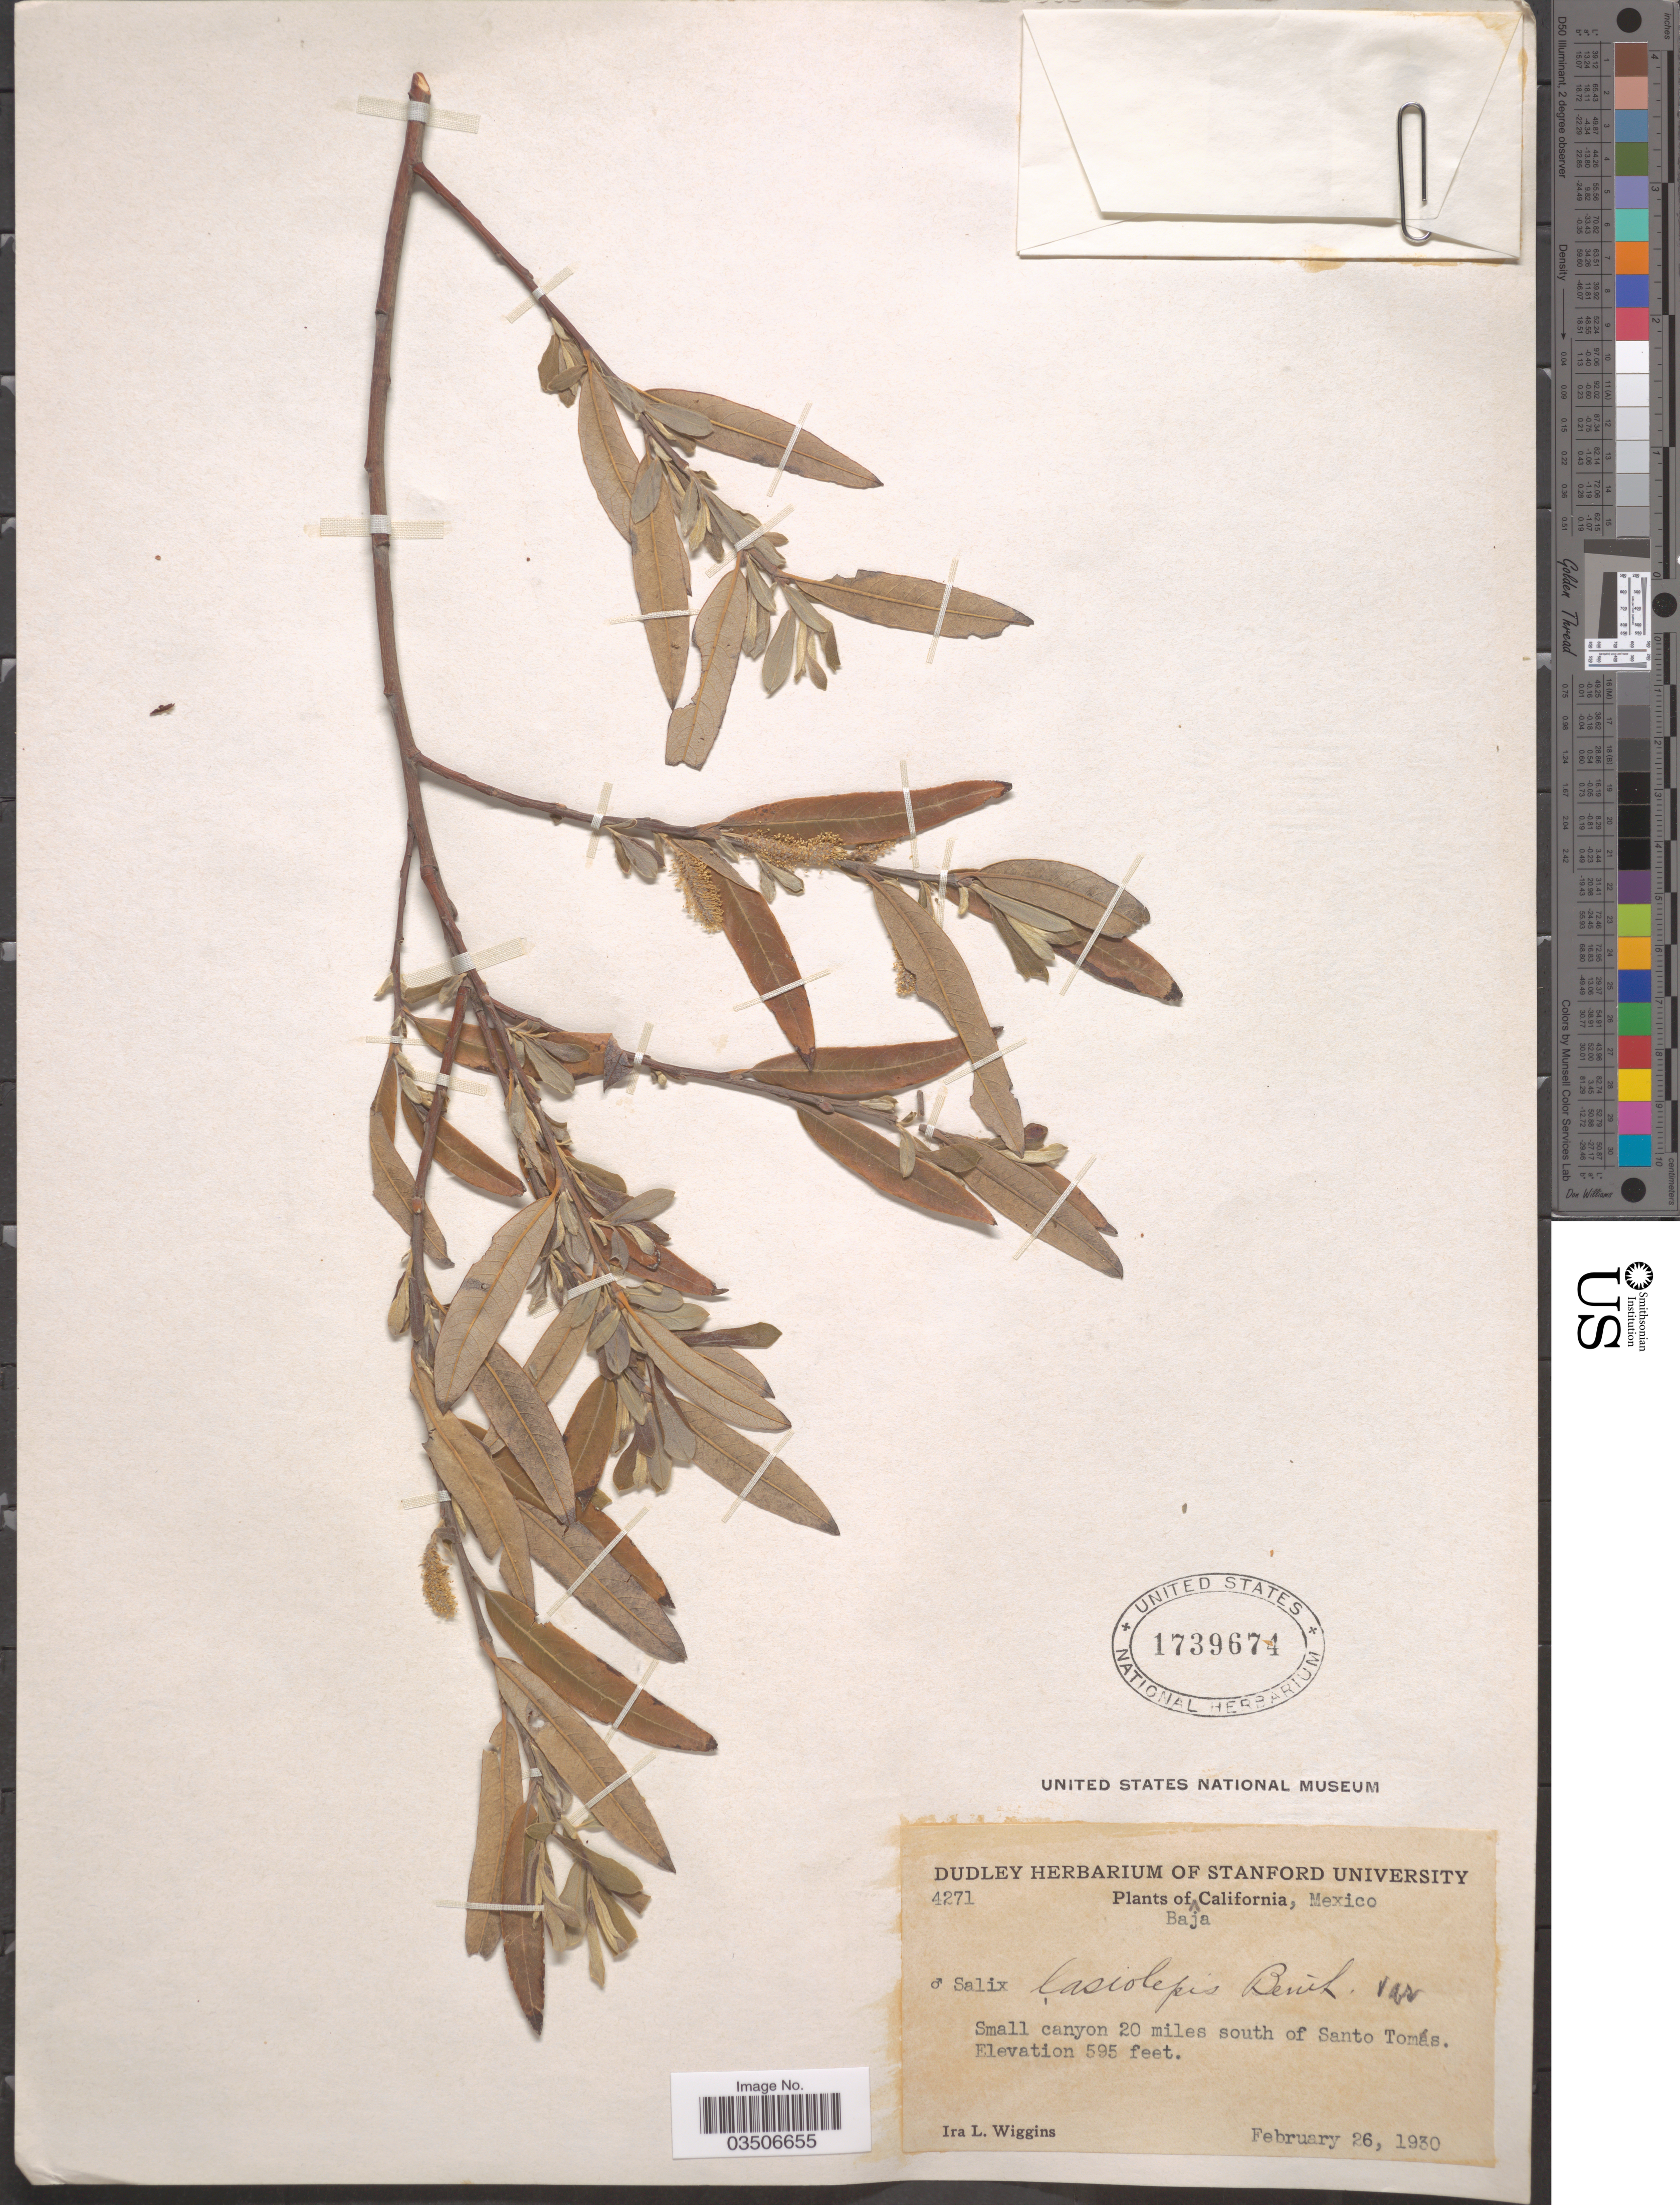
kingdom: Plantae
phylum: Tracheophyta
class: Magnoliopsida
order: Malpighiales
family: Salicaceae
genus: Salix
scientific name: Salix lasiolepis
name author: Benth.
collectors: I. L. Wiggins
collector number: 4271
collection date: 1930-02-26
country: Mexico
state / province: Baja California Norte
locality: Small canyon 20 miles south of Santo Tomás.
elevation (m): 181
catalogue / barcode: US 1739674